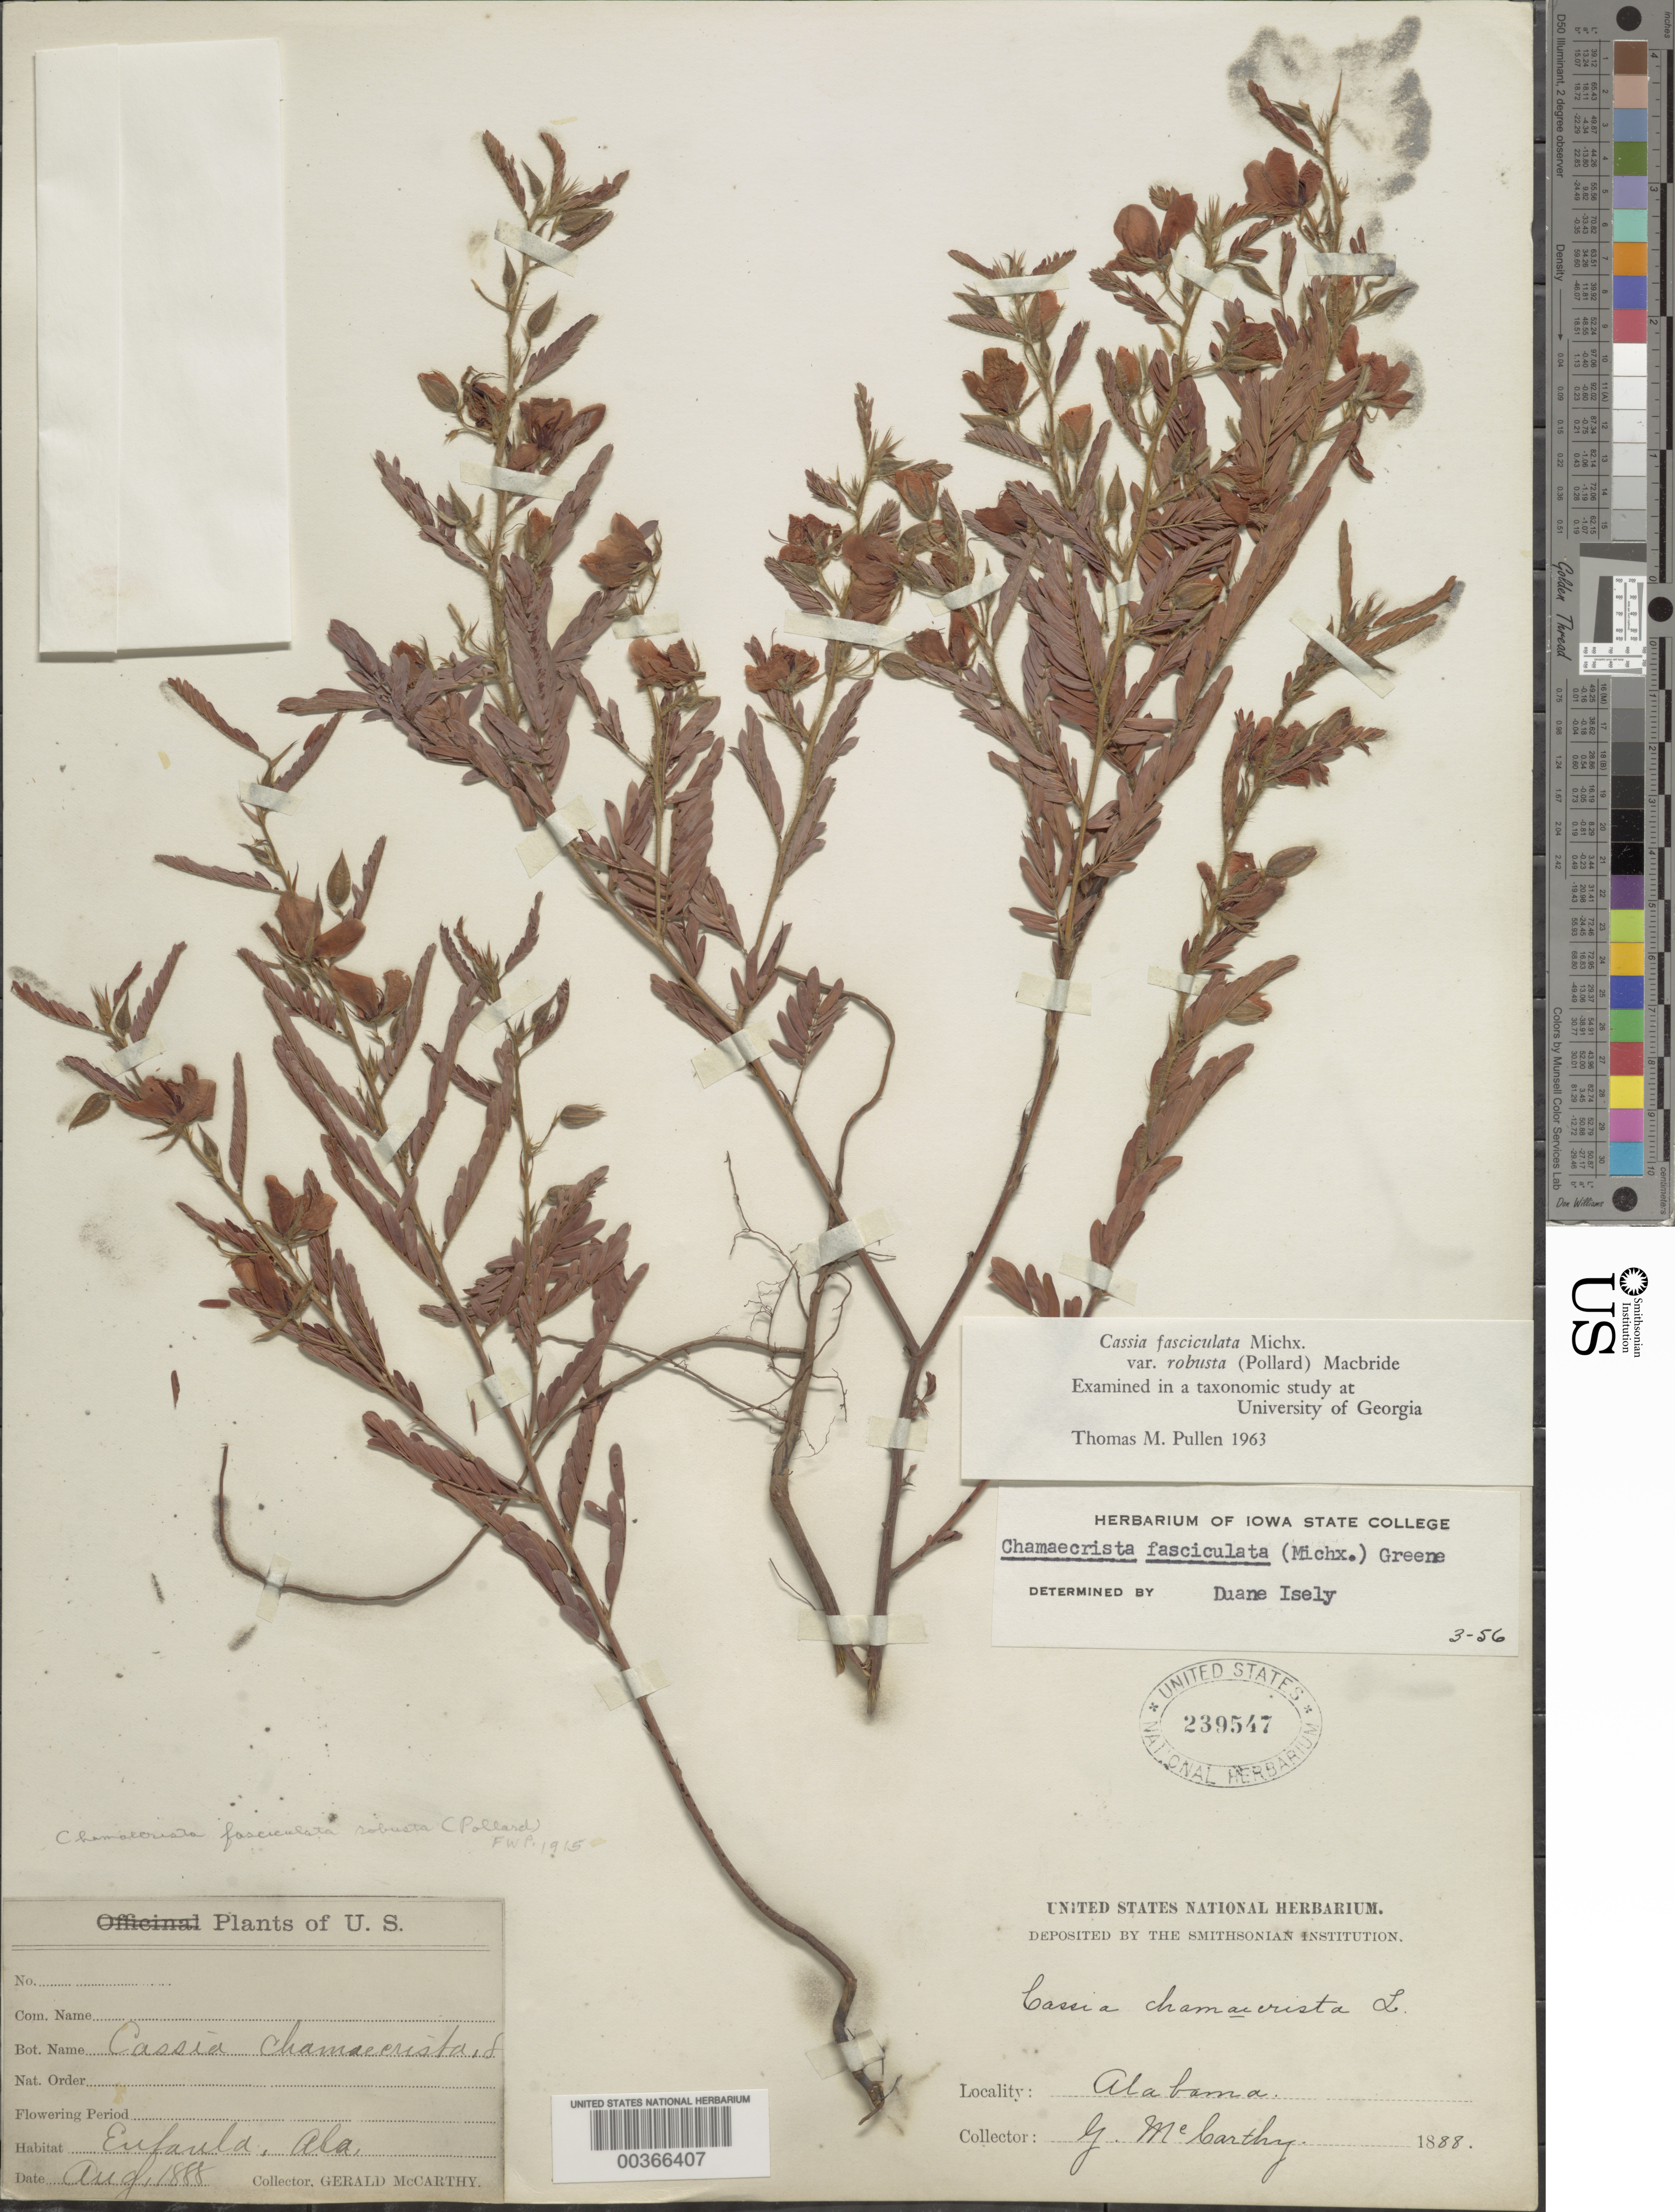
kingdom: Plantae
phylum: Tracheophyta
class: Magnoliopsida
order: Fabales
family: Fabaceae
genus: Chamaecrista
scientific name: Chamaecrista fasciculata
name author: (Michx.) Greene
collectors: G. McCarthy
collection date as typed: Aug 1888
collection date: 1888-08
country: United States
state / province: Alabama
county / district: Barbour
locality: Eufaula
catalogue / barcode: US 239547